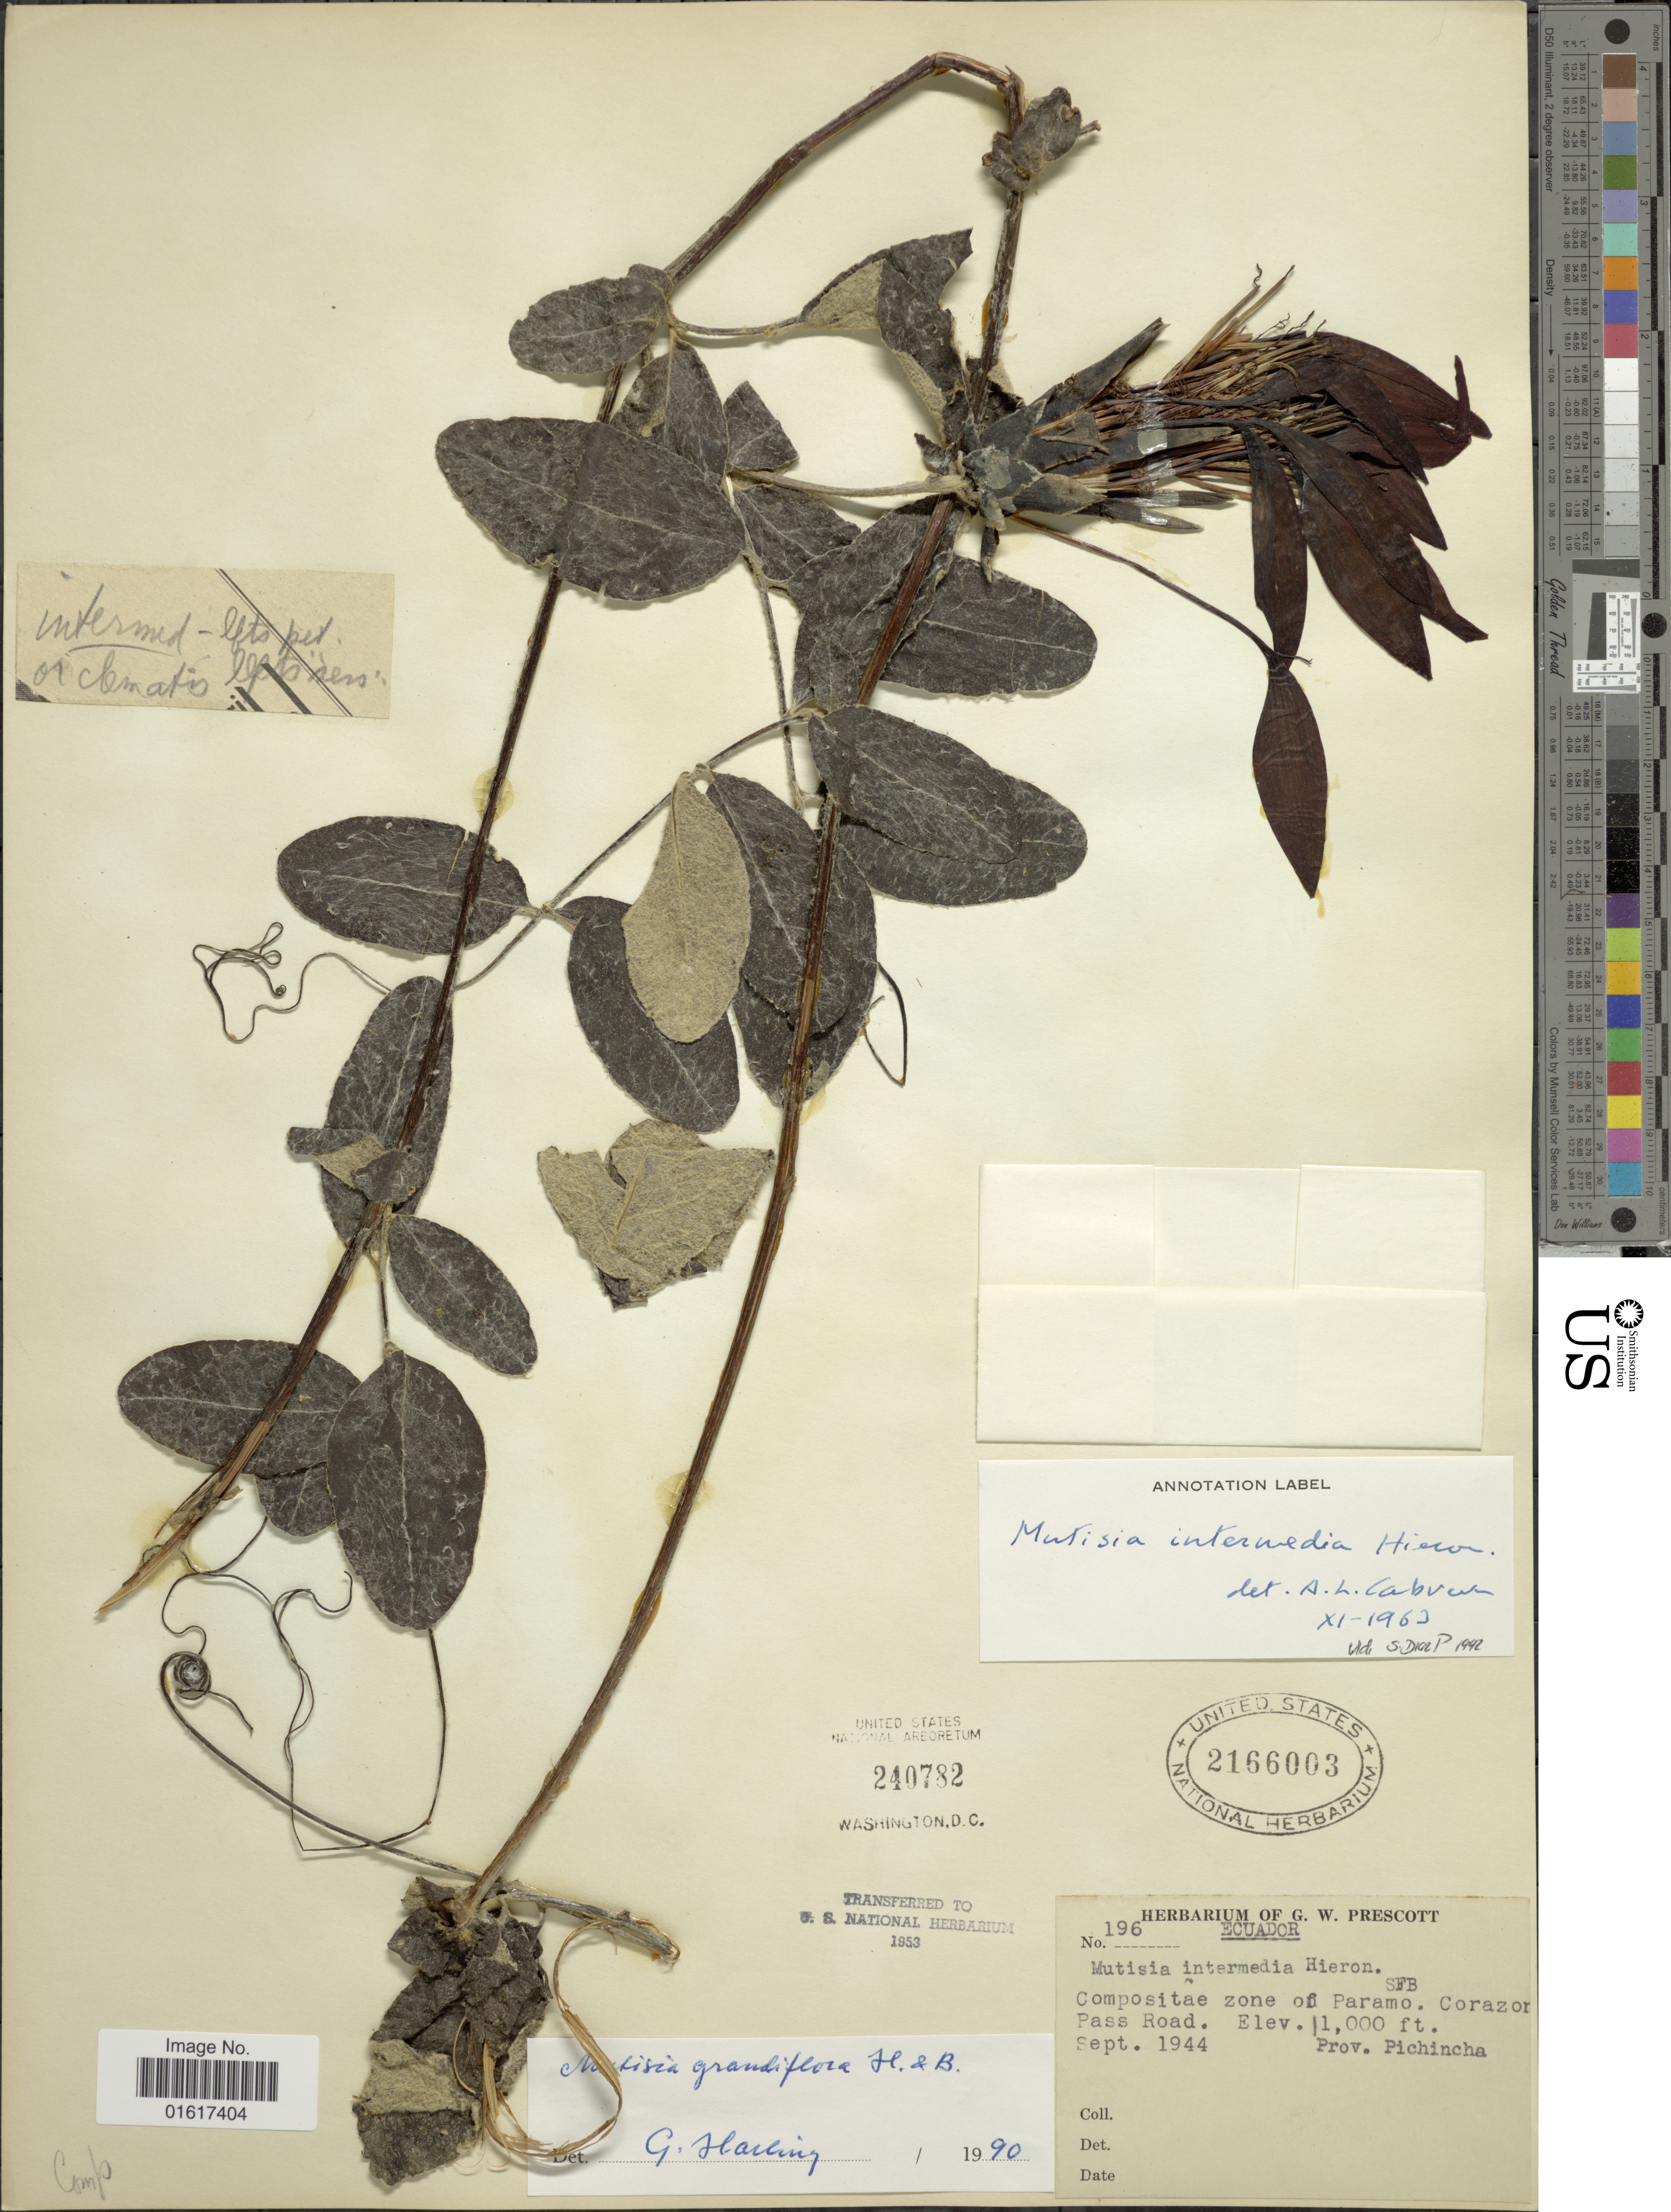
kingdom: Plantae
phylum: Tracheophyta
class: Magnoliopsida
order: Asterales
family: Asteraceae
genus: Mutisia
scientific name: Mutisia intermedia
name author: Hieron.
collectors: ex herb. G. W. Prescott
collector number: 196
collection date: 1944-09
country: Ecuador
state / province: Pichincha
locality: Compositae zone of Paramo. Corazon Pass Road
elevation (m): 3353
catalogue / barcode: US 2166003